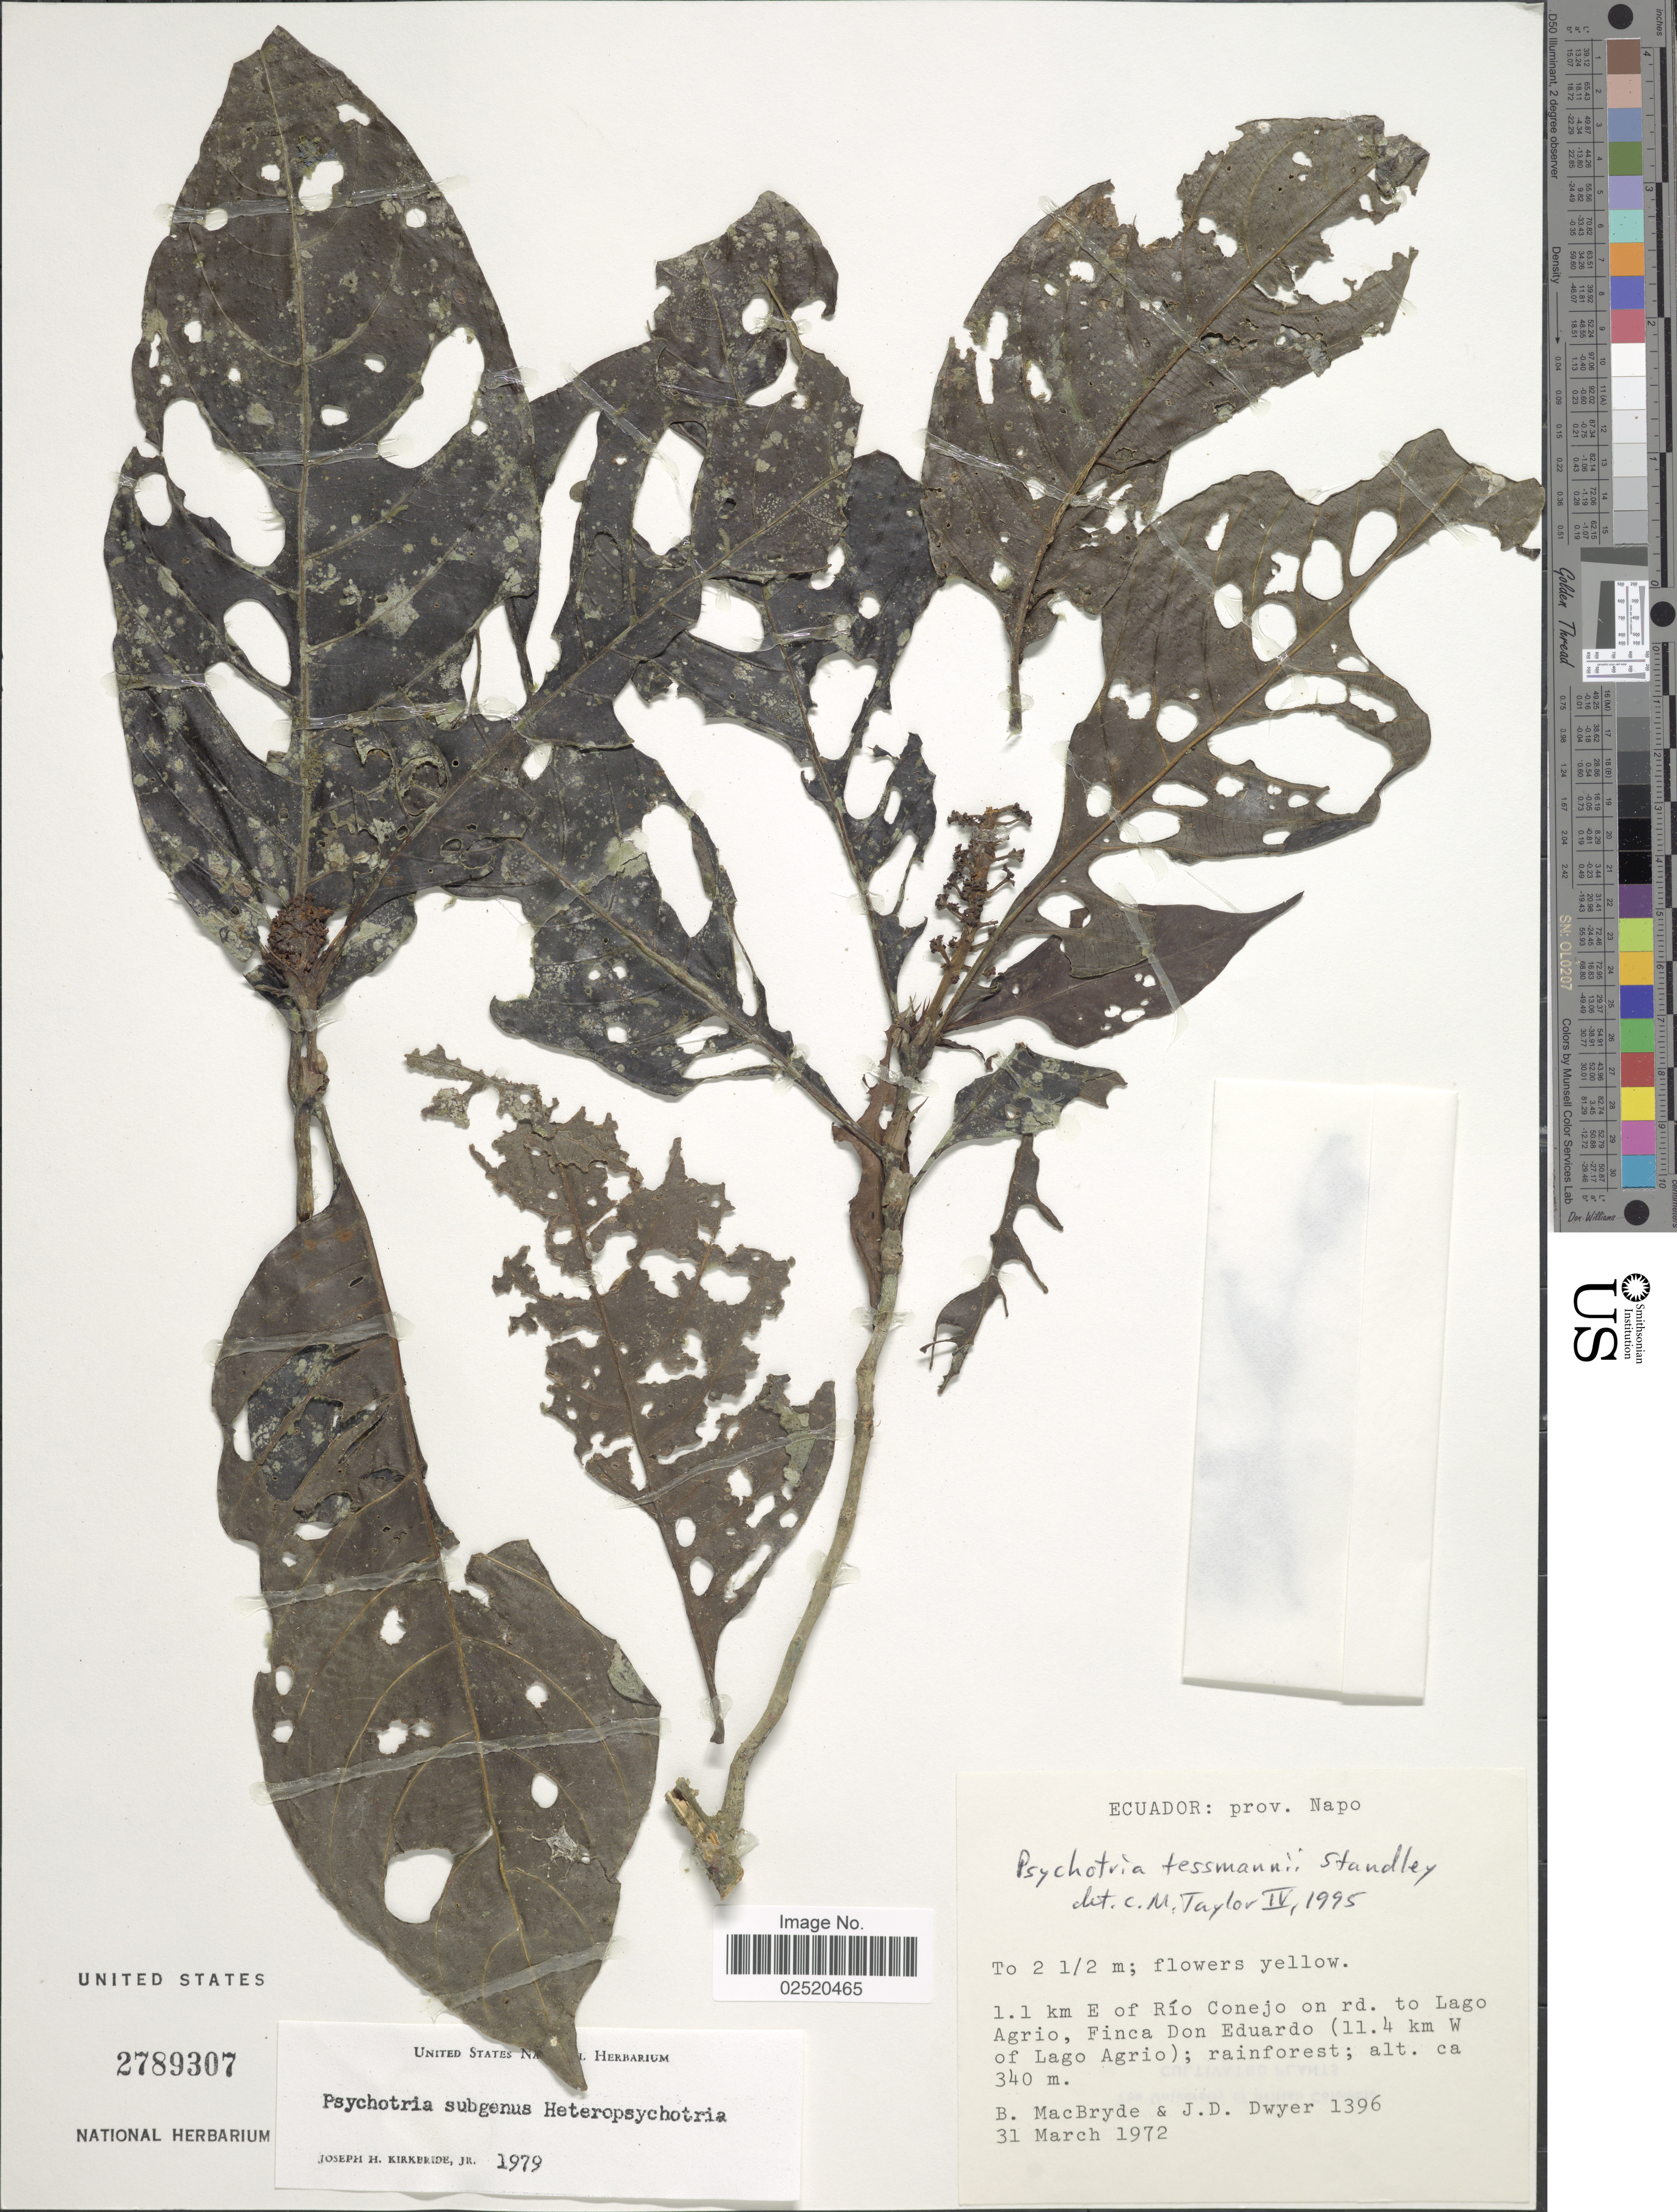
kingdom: Plantae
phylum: Tracheophyta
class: Magnoliopsida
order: Gentianales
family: Rubiaceae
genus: Psychotria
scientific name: Psychotria tessmannii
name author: Standl.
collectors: B. MacBryde & J. D. Dwyer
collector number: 1396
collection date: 1972-03-31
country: Ecuador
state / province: Napo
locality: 1.1 km E of Río Conejo on rd. to Lago Agrio, Finca Don Eduardo (11.4 km W of Lago Agrio)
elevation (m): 340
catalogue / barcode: US 2789307